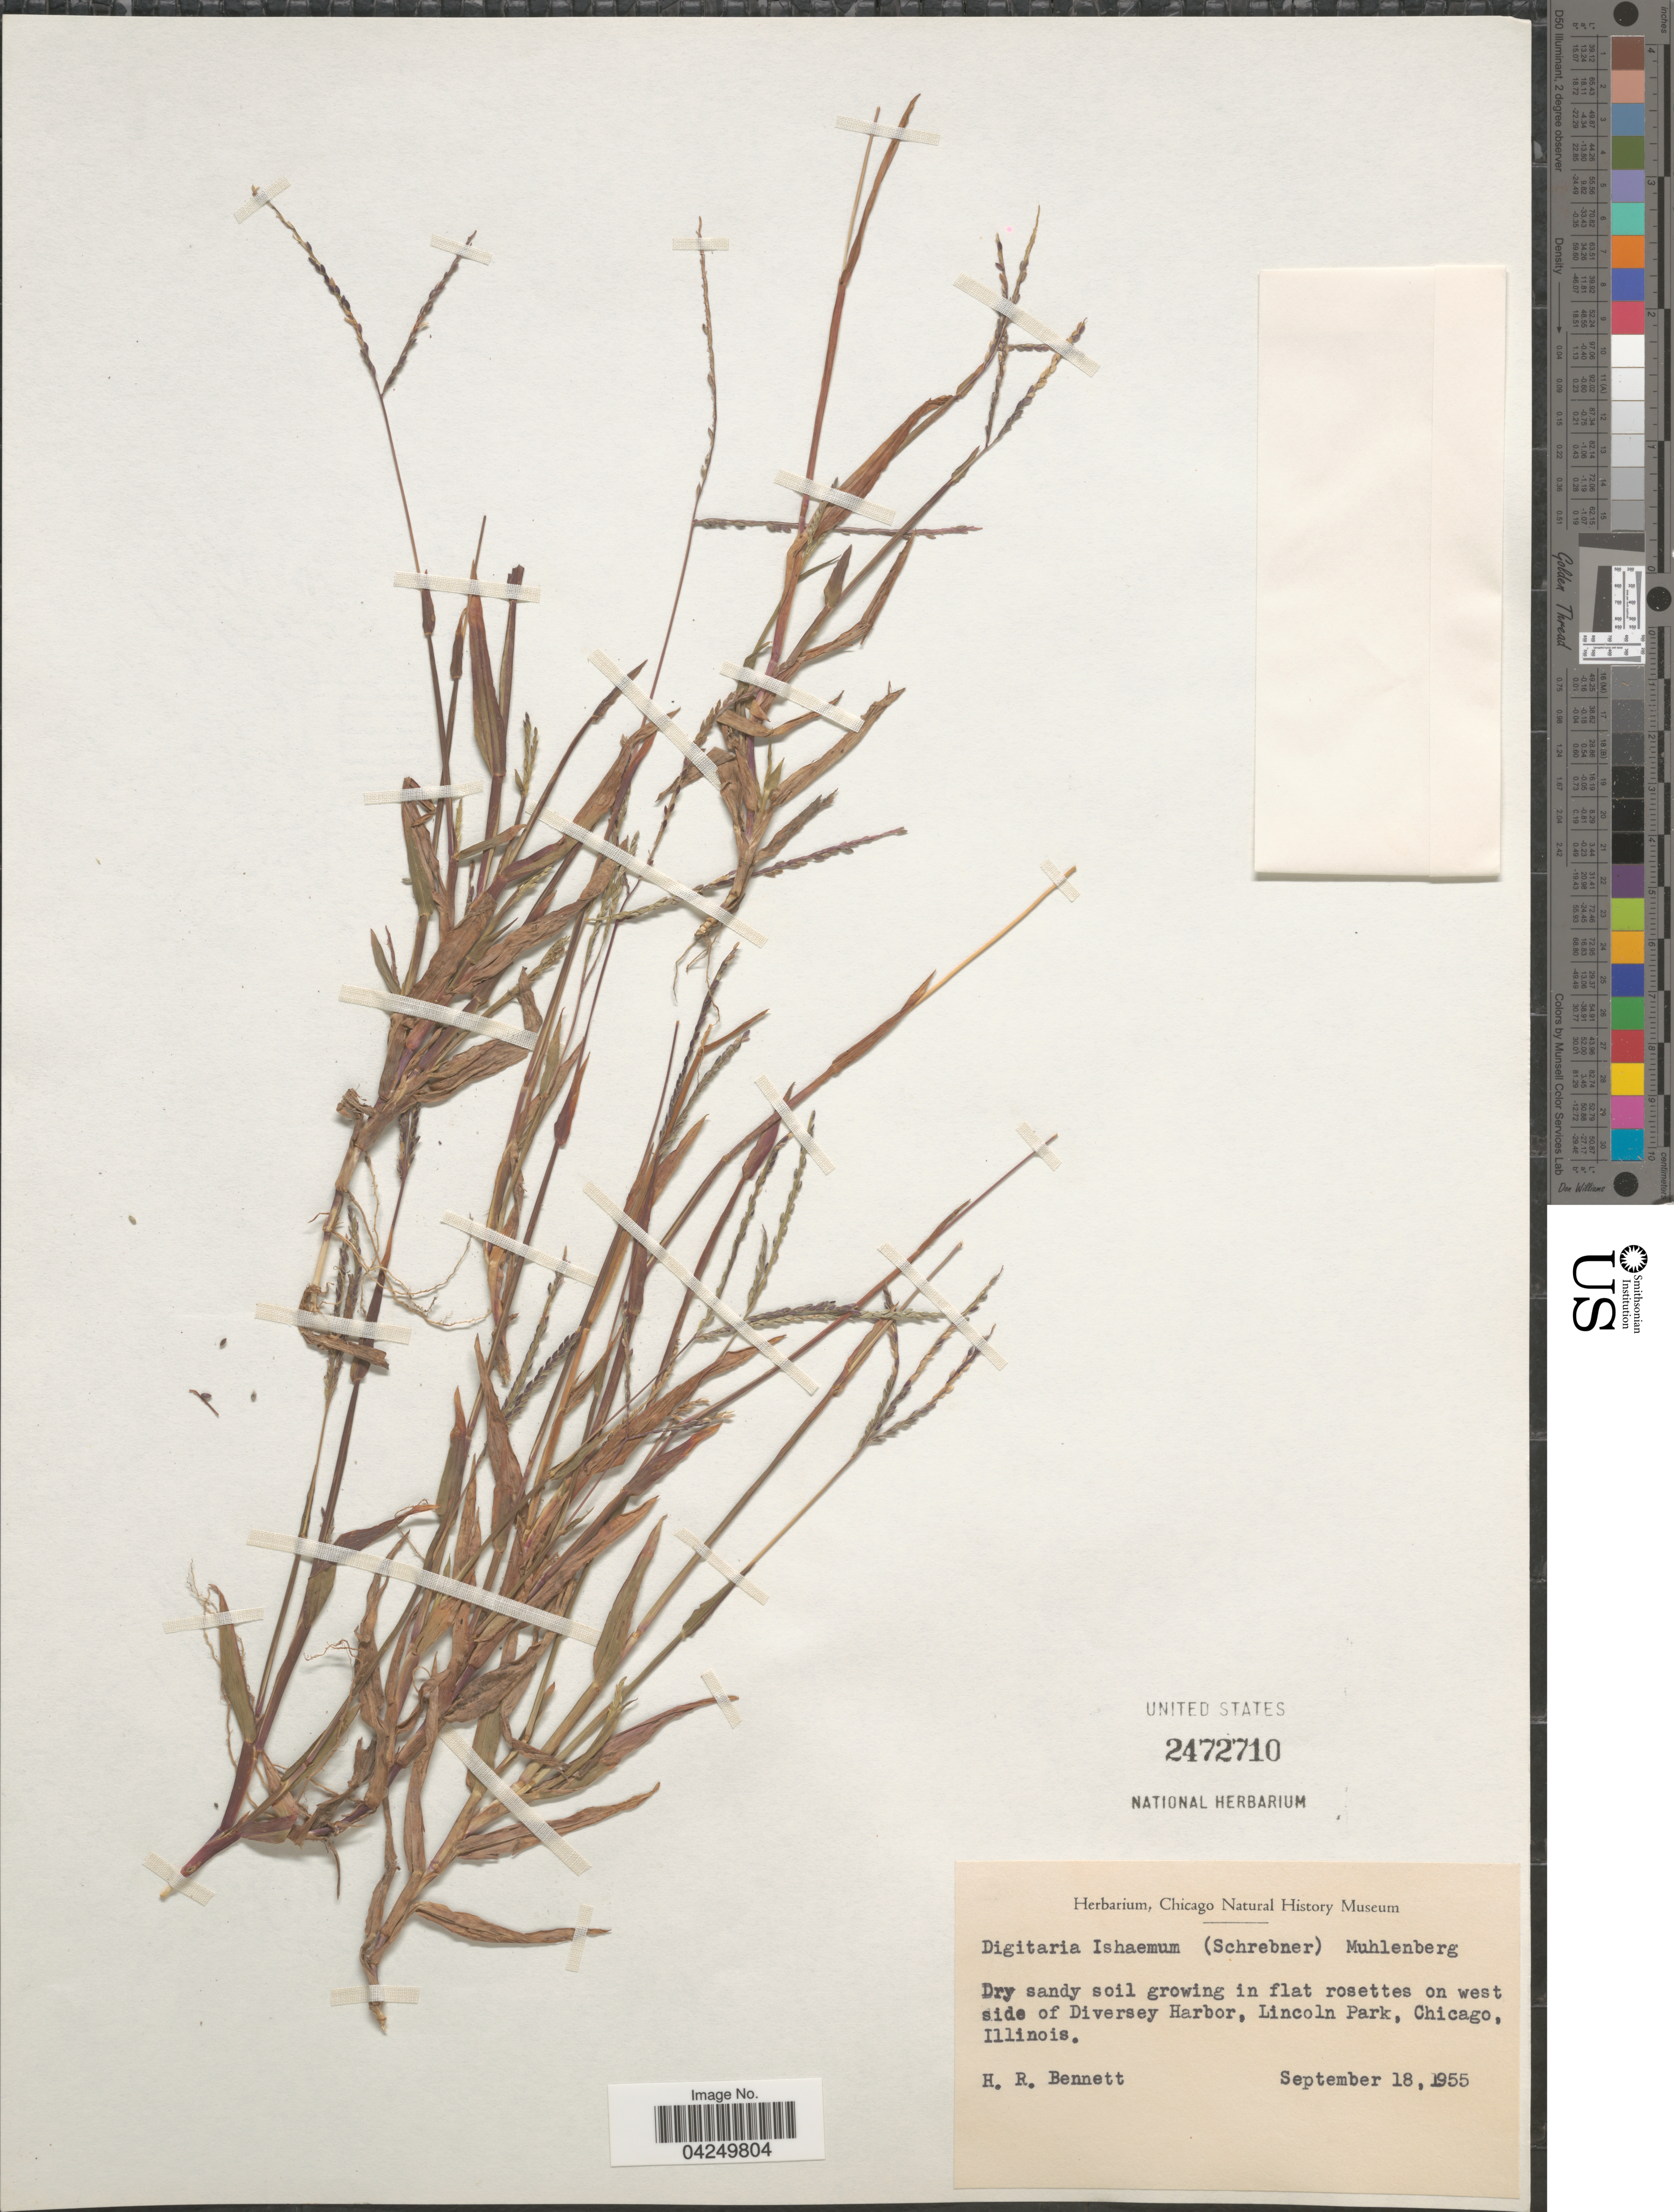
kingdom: Plantae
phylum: Tracheophyta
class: Liliopsida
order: Poales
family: Poaceae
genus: Digitaria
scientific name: Digitaria ischaemum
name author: (Schreber) Schreber ex Muhl.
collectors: H. R. Bennett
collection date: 1955-09-18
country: United States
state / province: Illinois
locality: Dry sandy soil growing in flat rosettes on west side of Diversey Harbor, Lincoln Park, Chicago.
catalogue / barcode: US 2472710